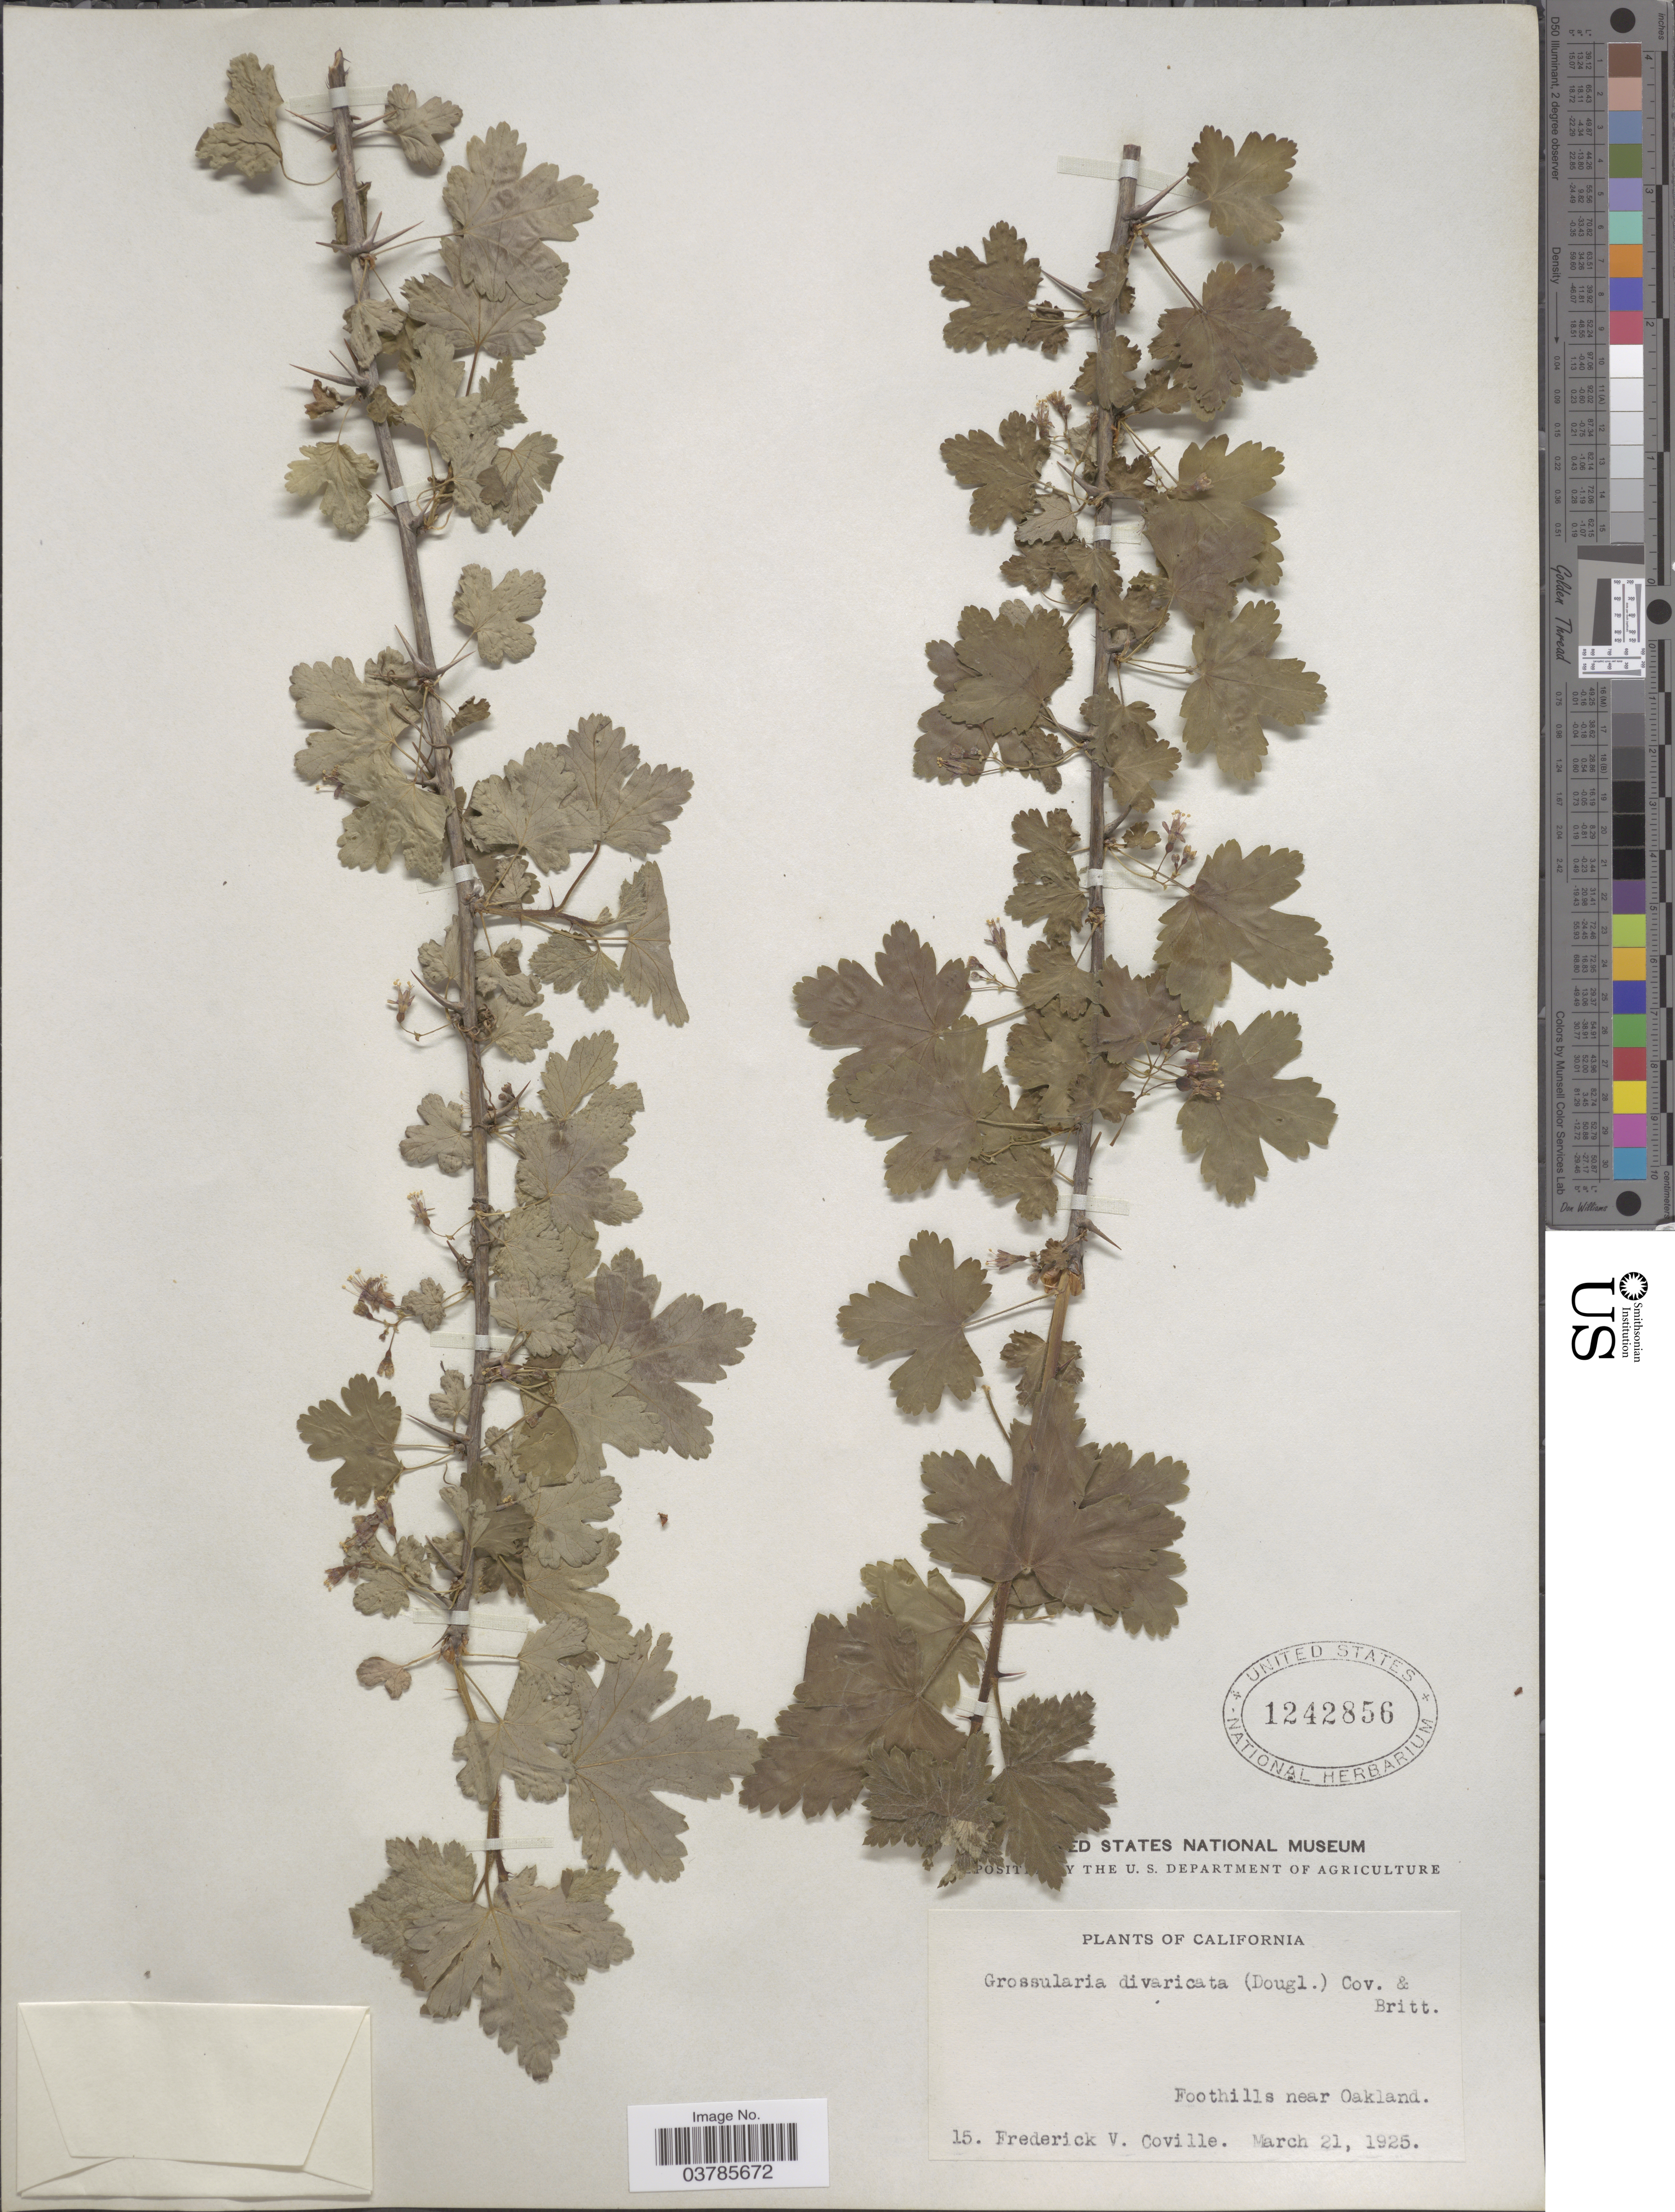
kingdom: Plantae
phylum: Tracheophyta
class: Magnoliopsida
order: Saxifragales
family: Grossulariaceae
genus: Ribes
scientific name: Ribes divaricatum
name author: Douglas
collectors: F. V. Coville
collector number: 15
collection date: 1925-03-21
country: United States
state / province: California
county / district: Alameda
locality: Foothills near Oakland.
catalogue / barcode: US 1242856